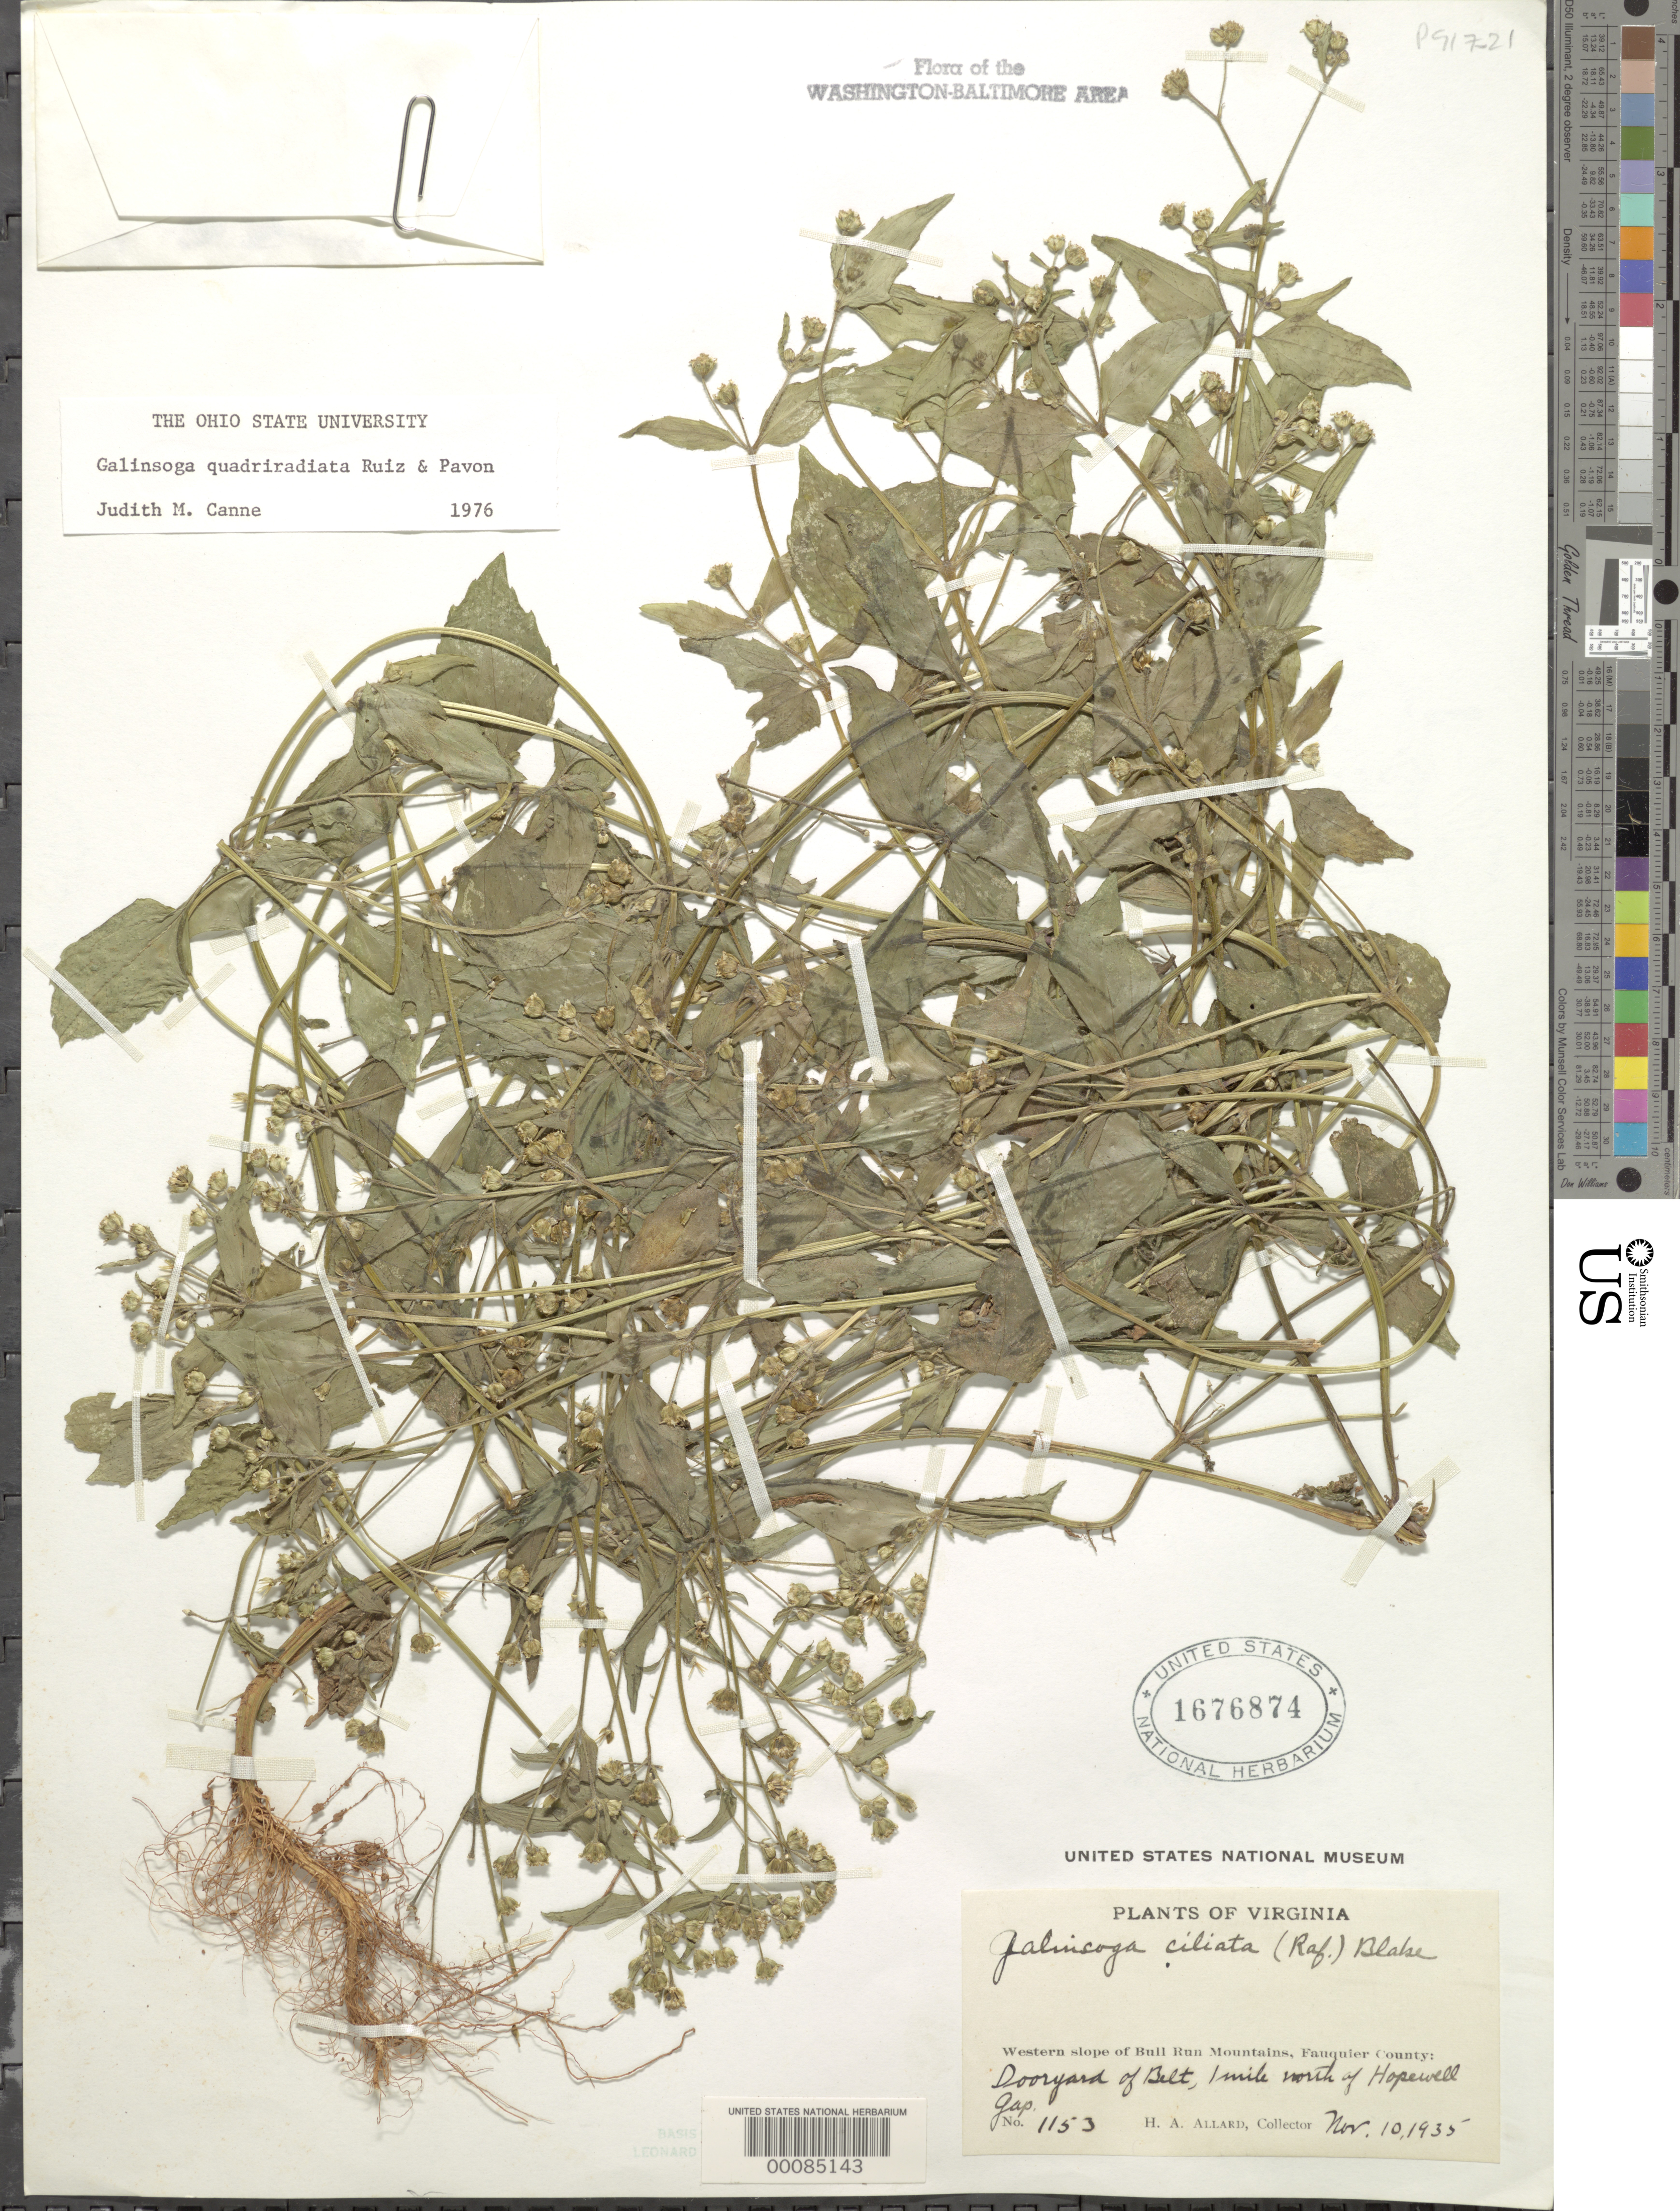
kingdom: Plantae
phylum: Tracheophyta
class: Magnoliopsida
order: Asterales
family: Asteraceae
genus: Galinsoga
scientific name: Galinsoga quadriradiata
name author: Ruiz & Pav.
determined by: Canne-Hilliker, J. M.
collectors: H. A. Allard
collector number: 1153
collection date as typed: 10 Nov 1935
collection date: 1935-11-10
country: United States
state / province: Virginia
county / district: Prince William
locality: North of Hopewell Gap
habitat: Dooryard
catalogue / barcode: US 1676874